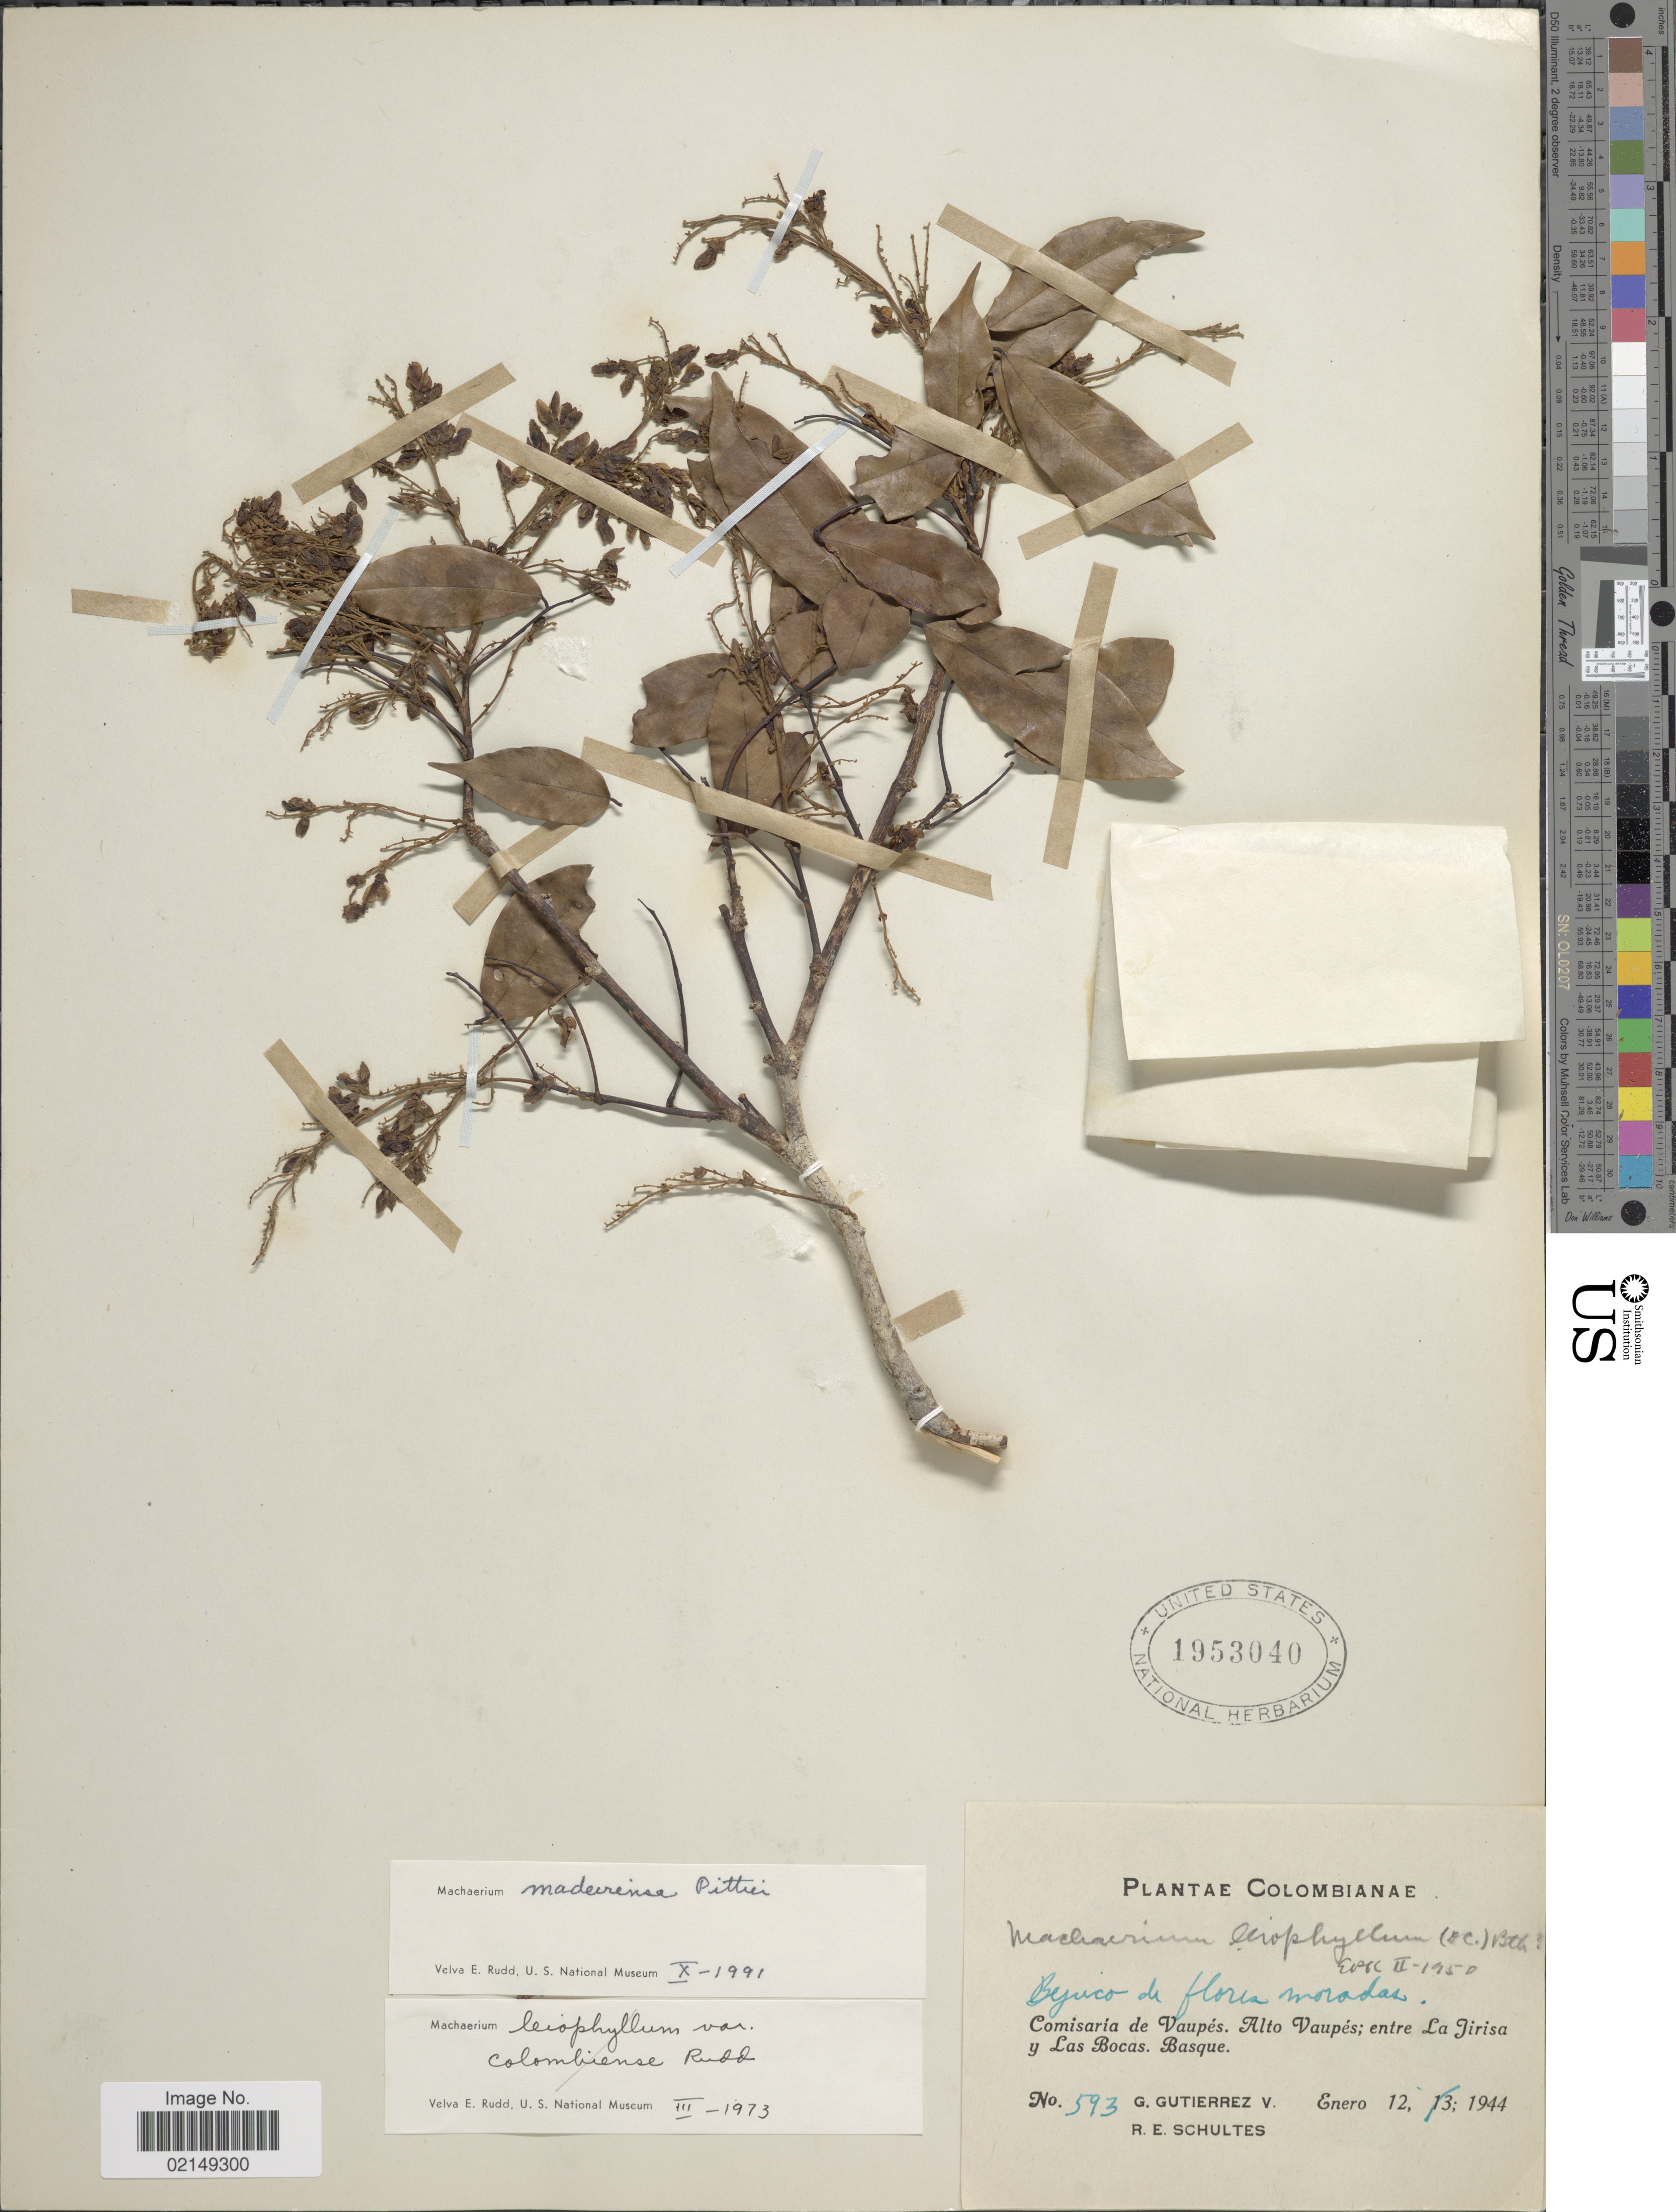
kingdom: Plantae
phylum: Tracheophyta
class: Magnoliopsida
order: Fabales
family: Fabaceae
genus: Machaerium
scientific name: Machaerium madeirense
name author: Pittier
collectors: G. Guttierez V. & R. E. Schultes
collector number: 593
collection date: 1944-01-12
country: Colombia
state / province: Vaupés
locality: Comisaria de Vaupes/ Alto Vaupes. entre La Jirisa y Las Bocas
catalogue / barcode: US 1953040